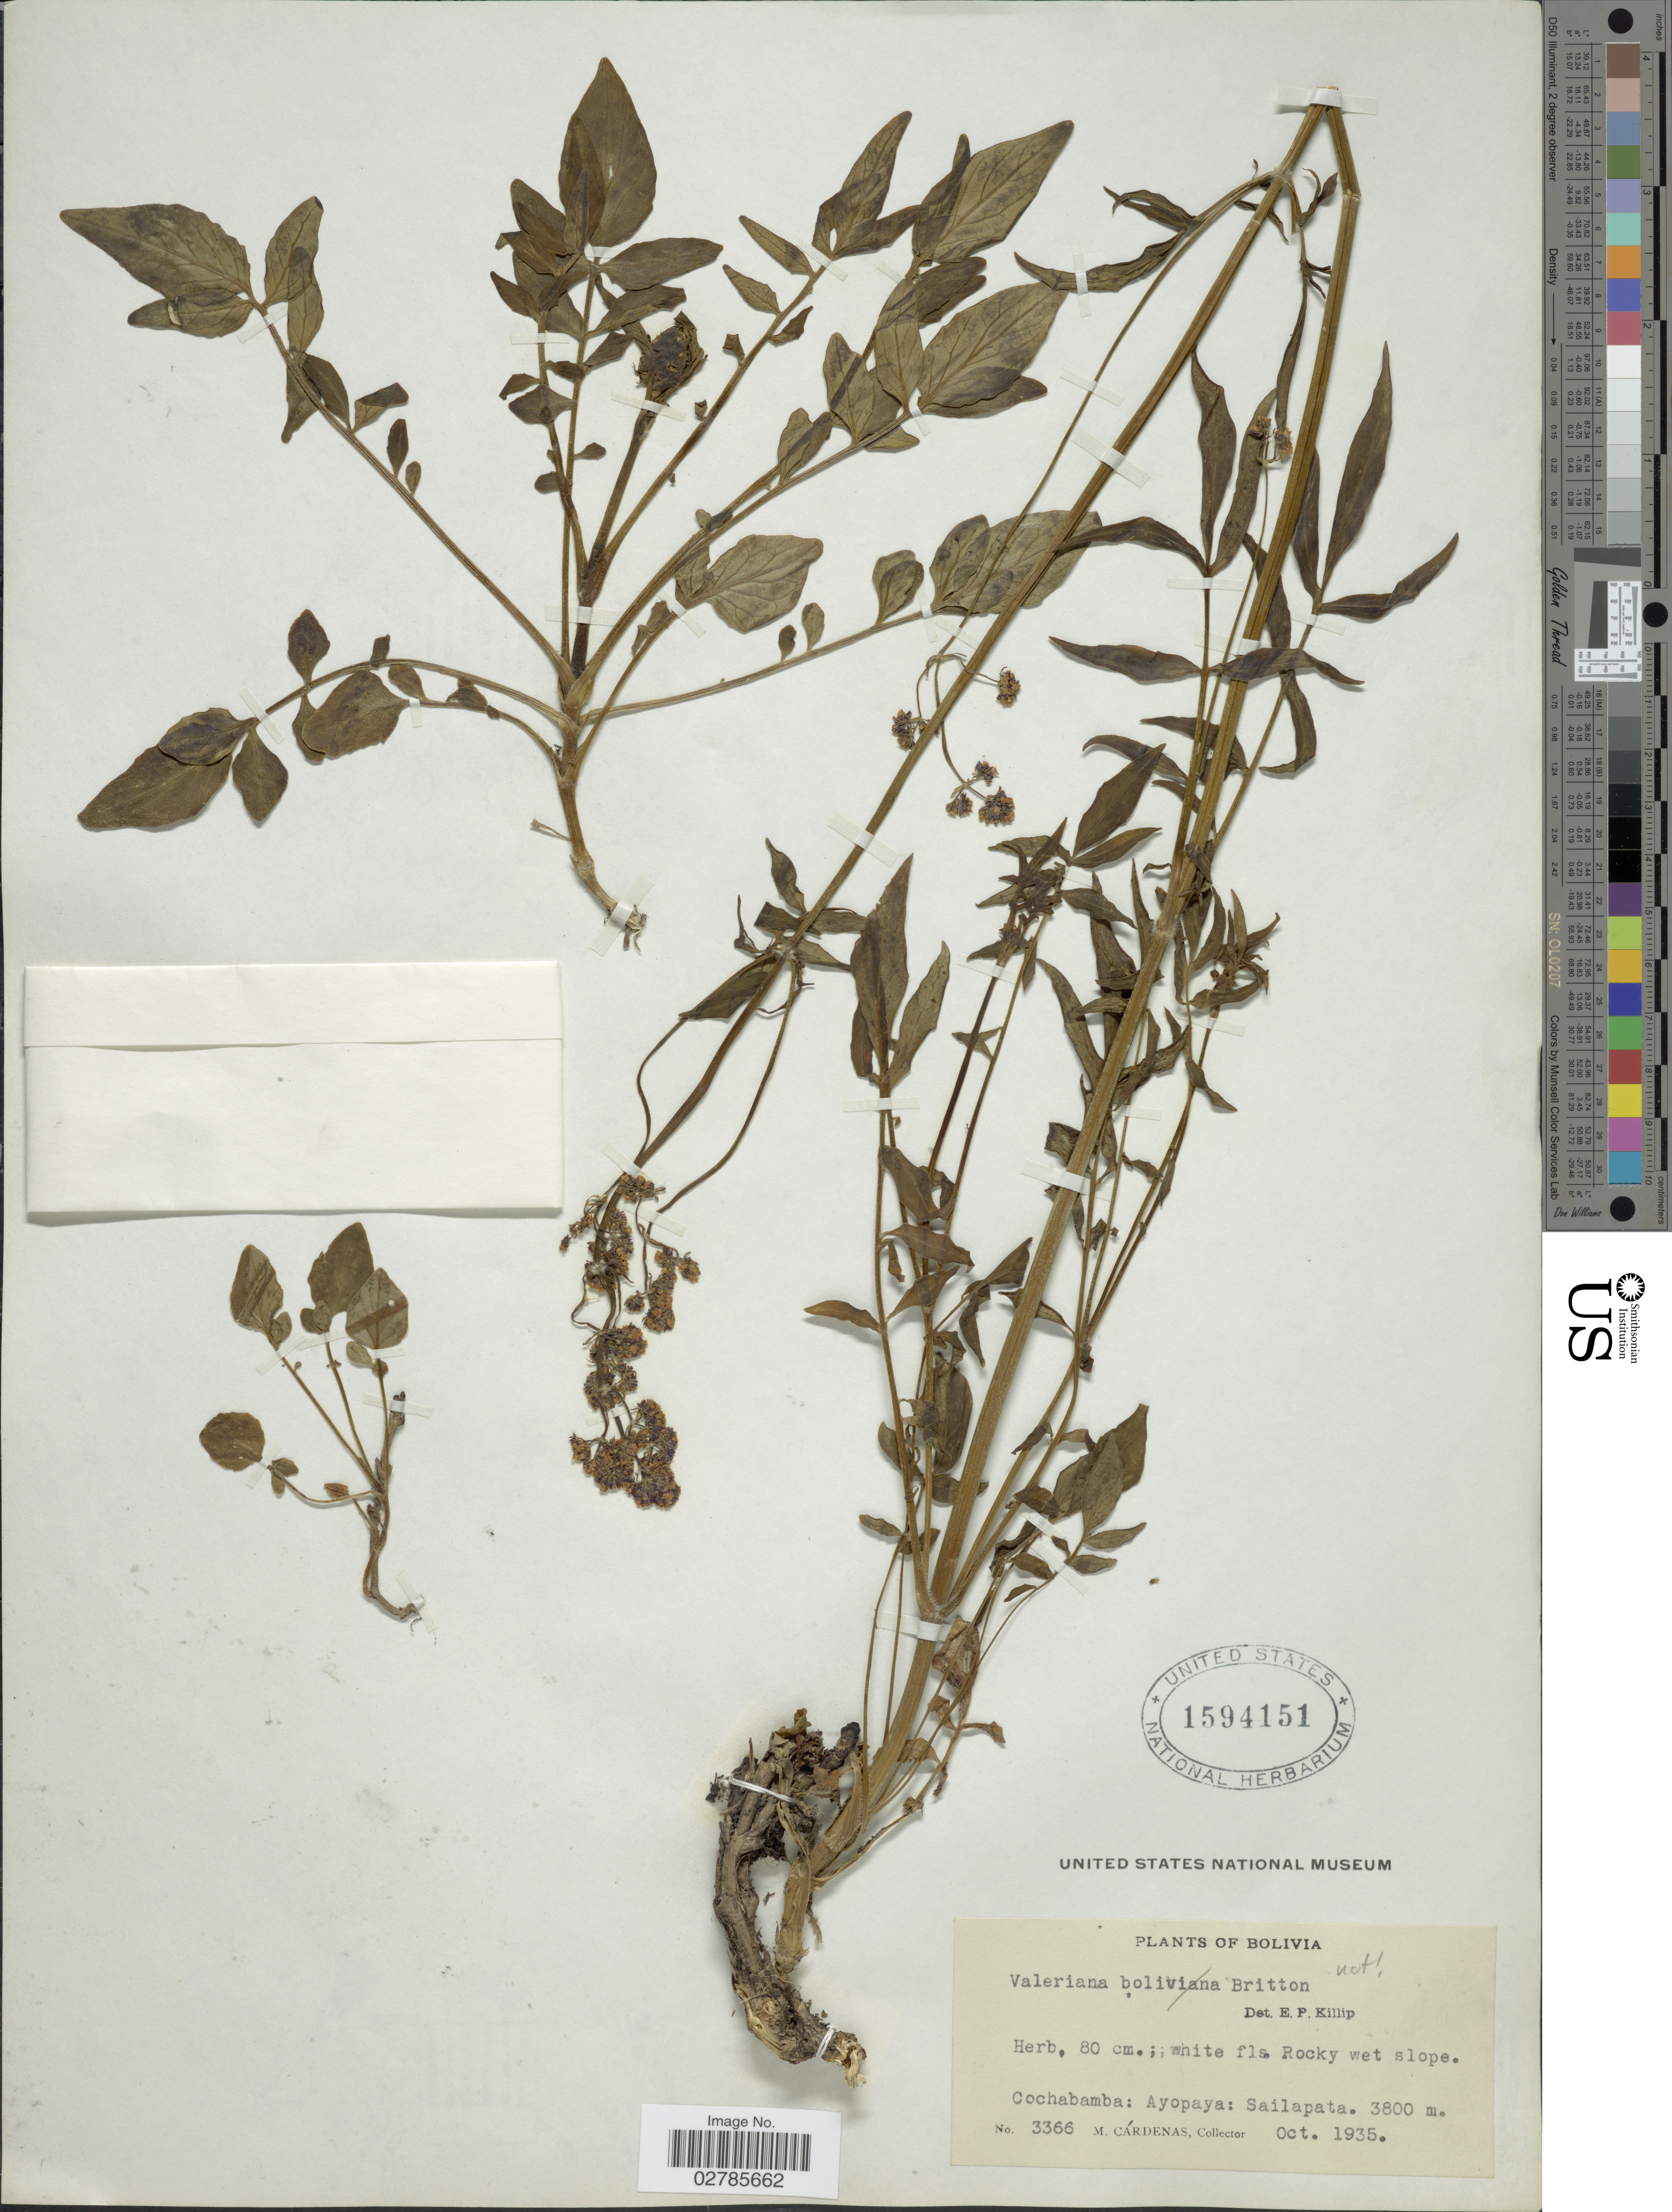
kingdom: Plantae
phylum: Tracheophyta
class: Magnoliopsida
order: Dipsacales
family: Caprifoliaceae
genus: Valeriana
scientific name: Valeriana sp.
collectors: M. Cárdenas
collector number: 3366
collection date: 1935-10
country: Bolivia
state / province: Cochabamba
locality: Ayopaya: Sailapata.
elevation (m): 3800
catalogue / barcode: US 1594151